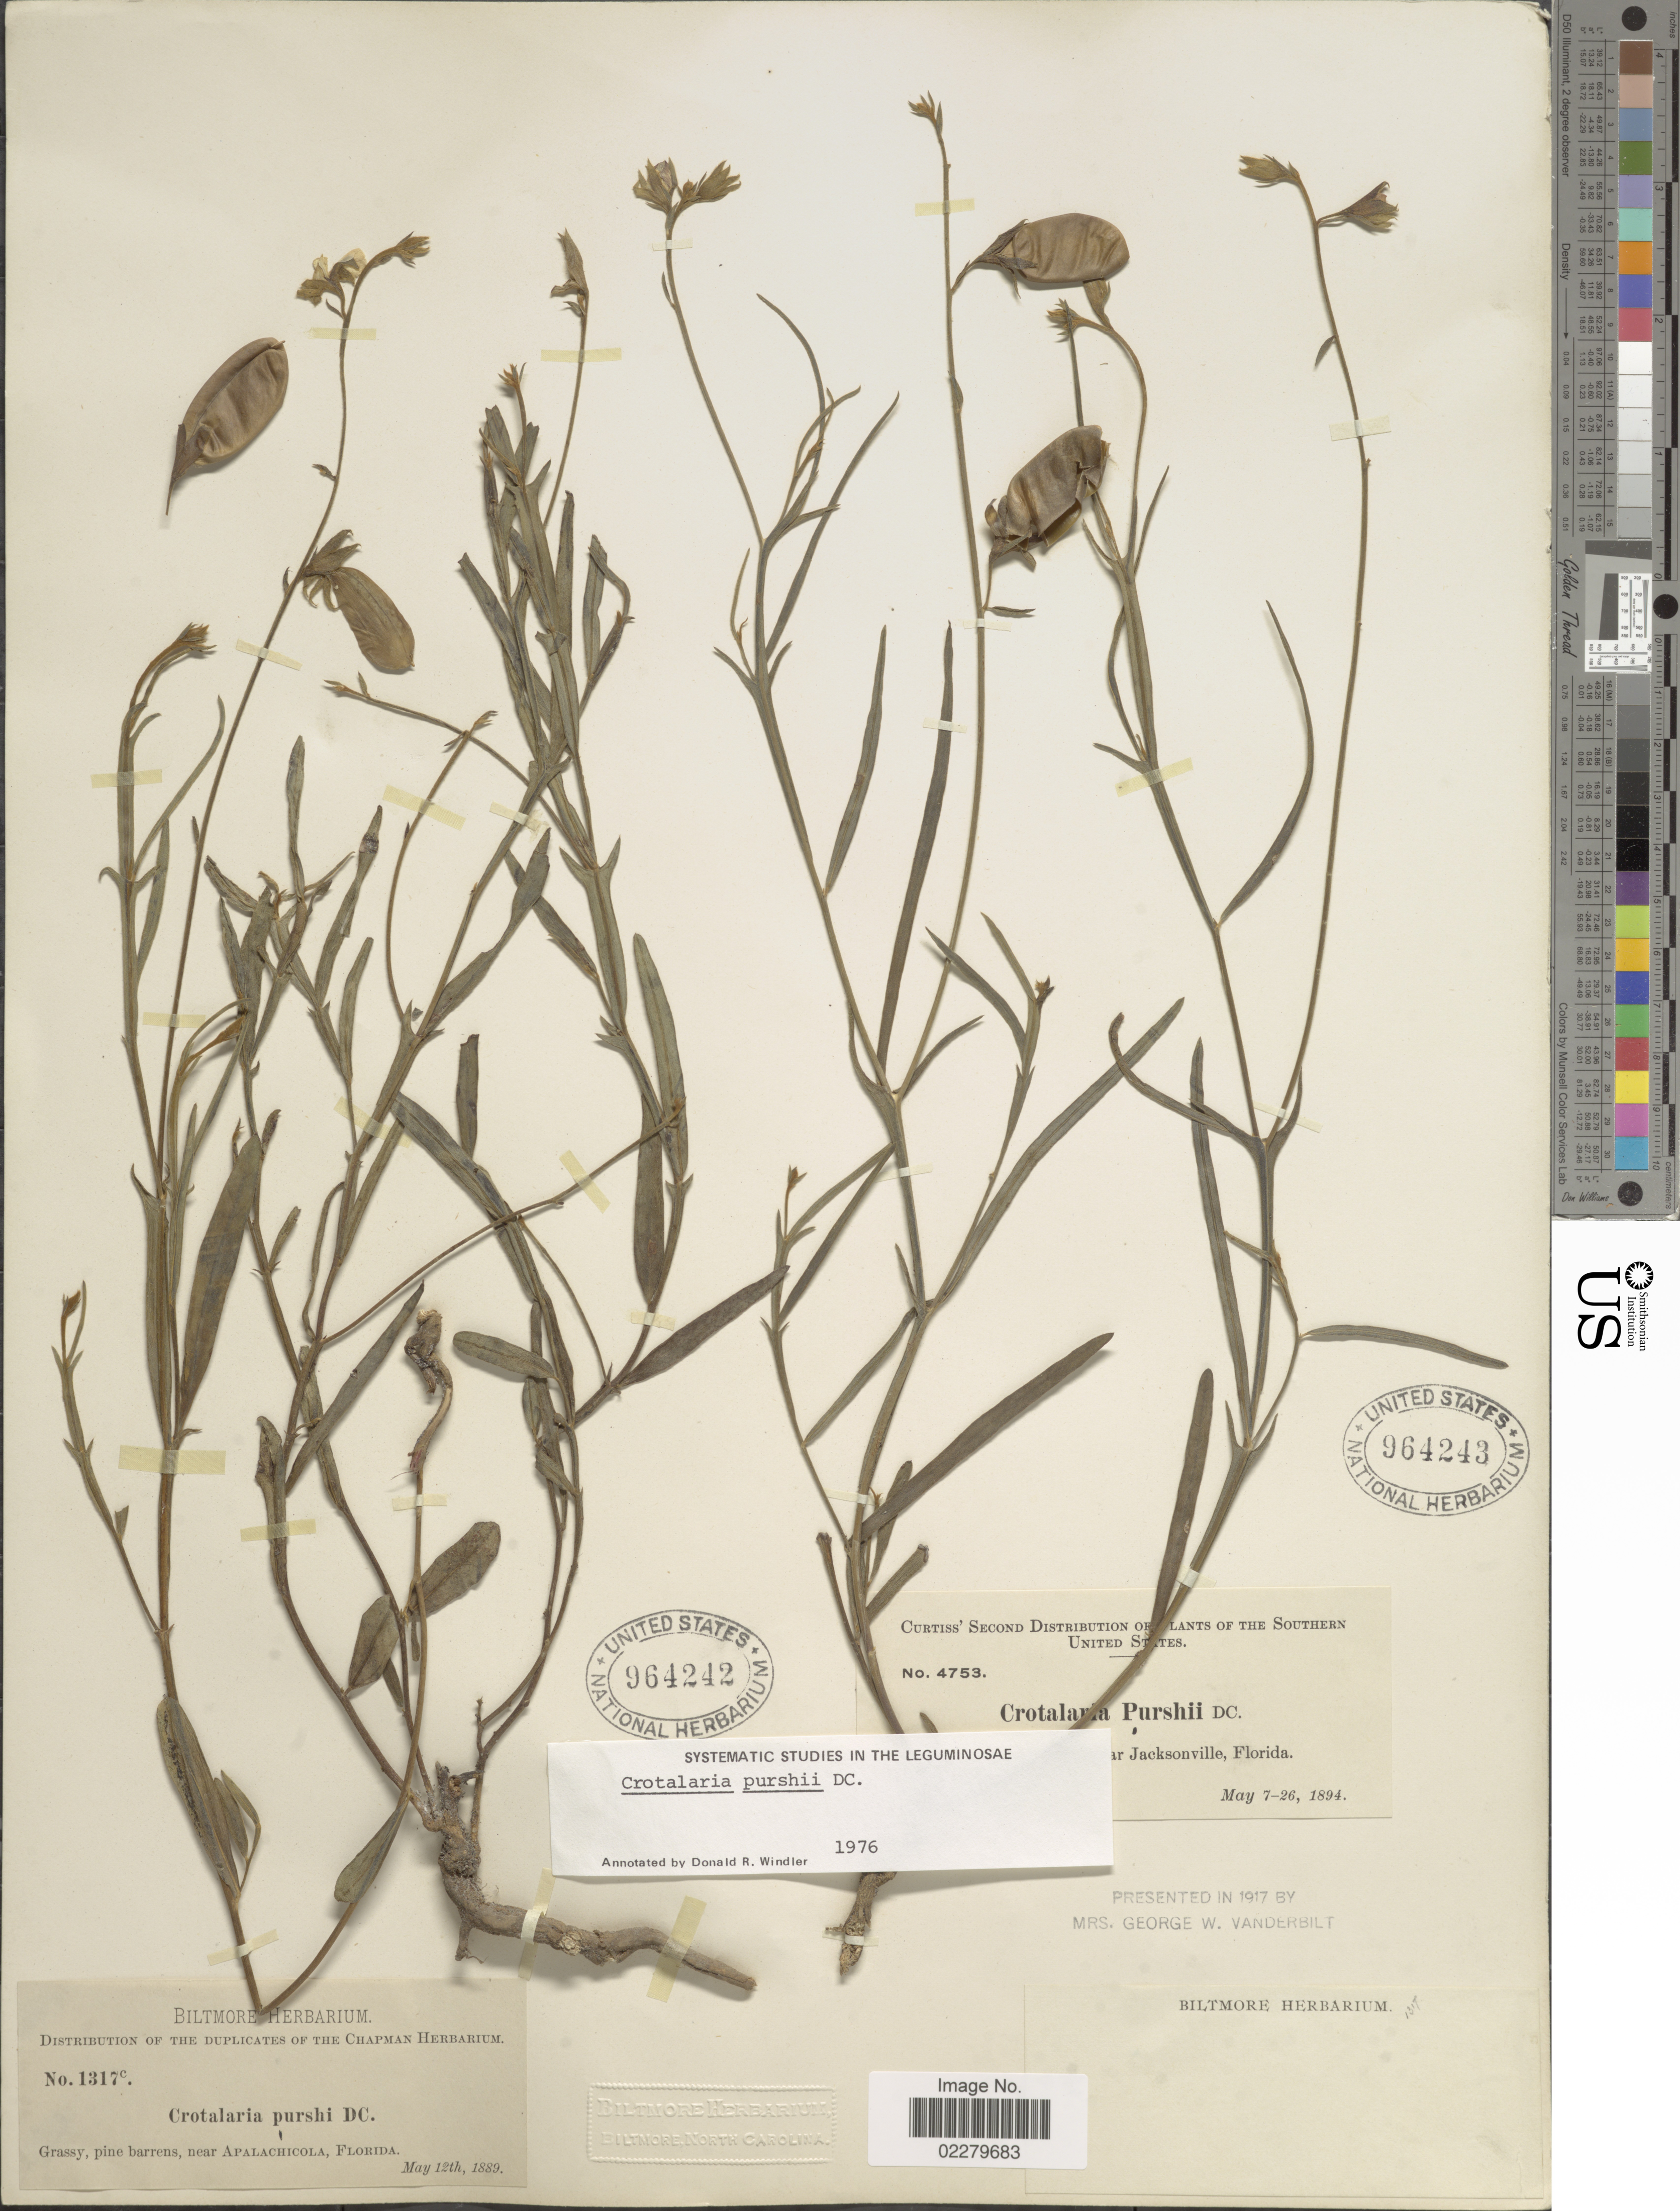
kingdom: Plantae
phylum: Tracheophyta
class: Magnoliopsida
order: Fabales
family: Fabaceae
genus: Crotalaria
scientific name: Crotalaria purshii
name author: DC.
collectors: A. H. Curtiss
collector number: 4753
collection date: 1894-05-07/1894-05-26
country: United States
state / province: Florida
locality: Jacksonville, Florida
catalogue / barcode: US 964243-2